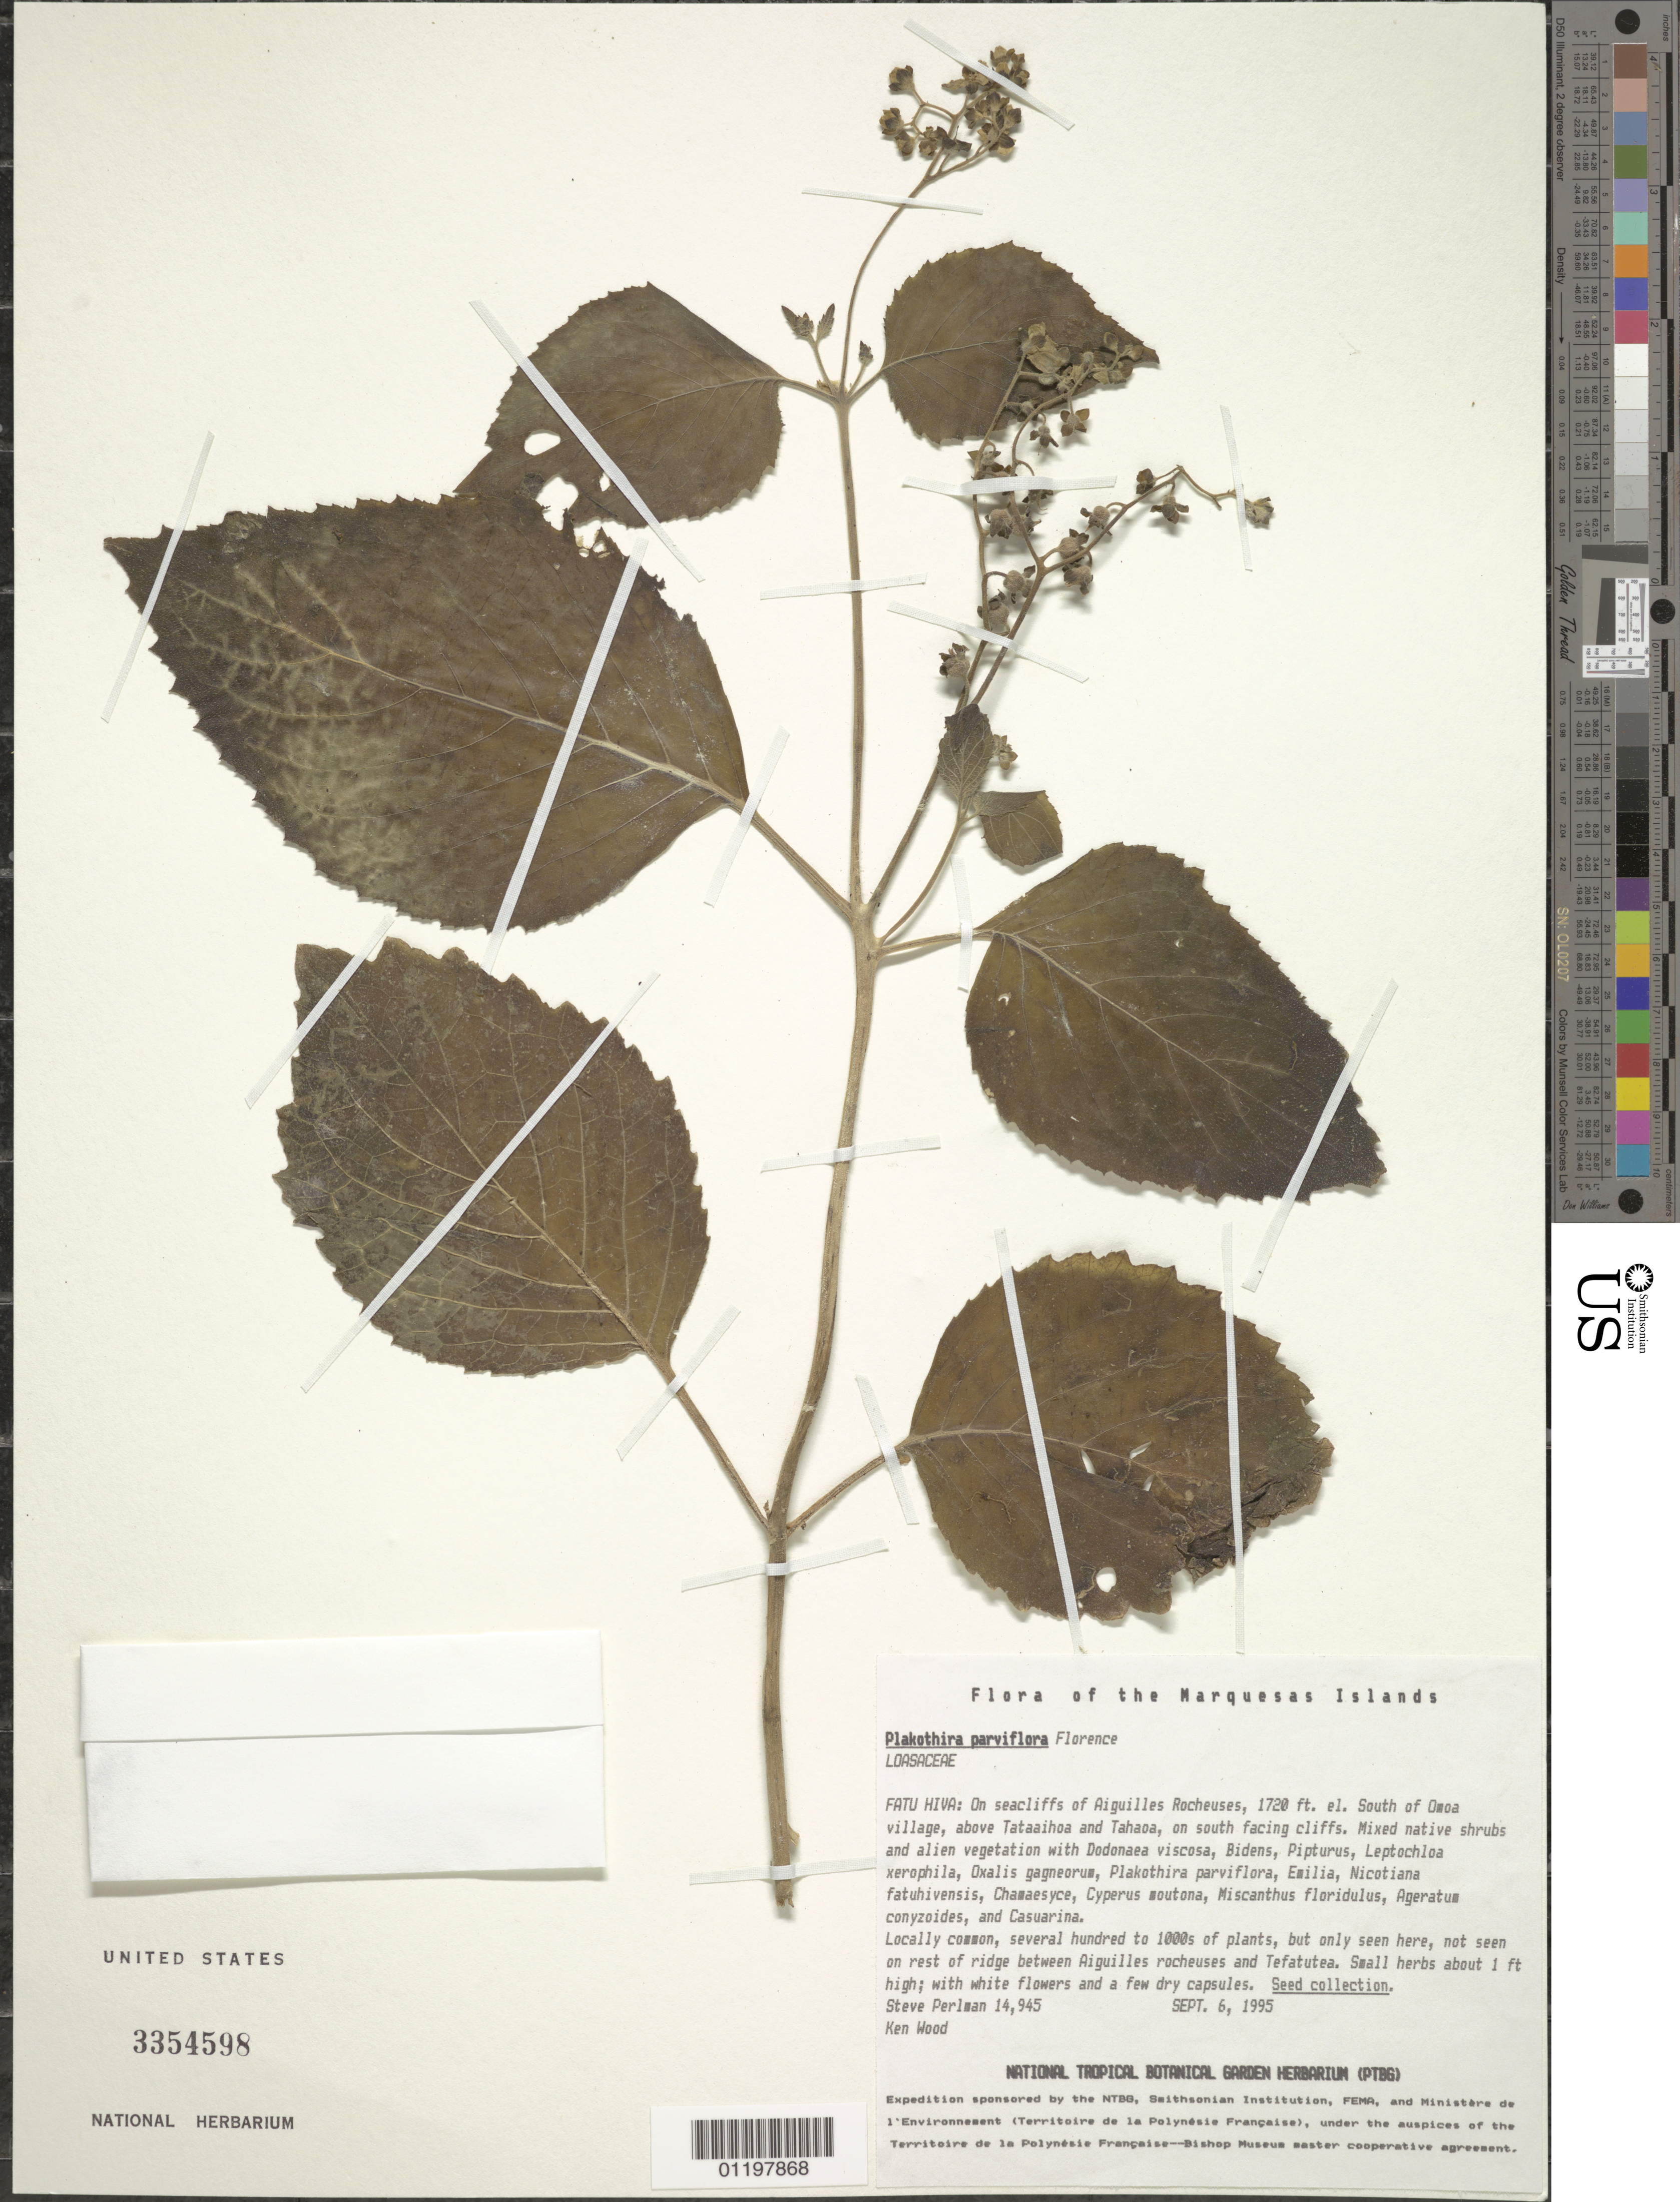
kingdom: Plantae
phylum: Tracheophyta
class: Magnoliopsida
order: Cornales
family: Loasaceae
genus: Plakothira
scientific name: Plakothira parviflora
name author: J. Florence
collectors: S. P. Perlman & K. R. Wood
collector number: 14945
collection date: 1995-09-06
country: French Polynesia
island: Fatu Hiva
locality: On seacliffs of Aiguilles Rocheuses, S of 'Omo'a village, above Tataaihoa and Tahaoa, S facing cliffs. Several hundred - 1000 plants, but only seen here, not seen on rest of ridge between Aiguilles rocheuses and Tefatutea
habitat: In mix of native shrubs and alien vegetation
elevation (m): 524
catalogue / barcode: US 3354598